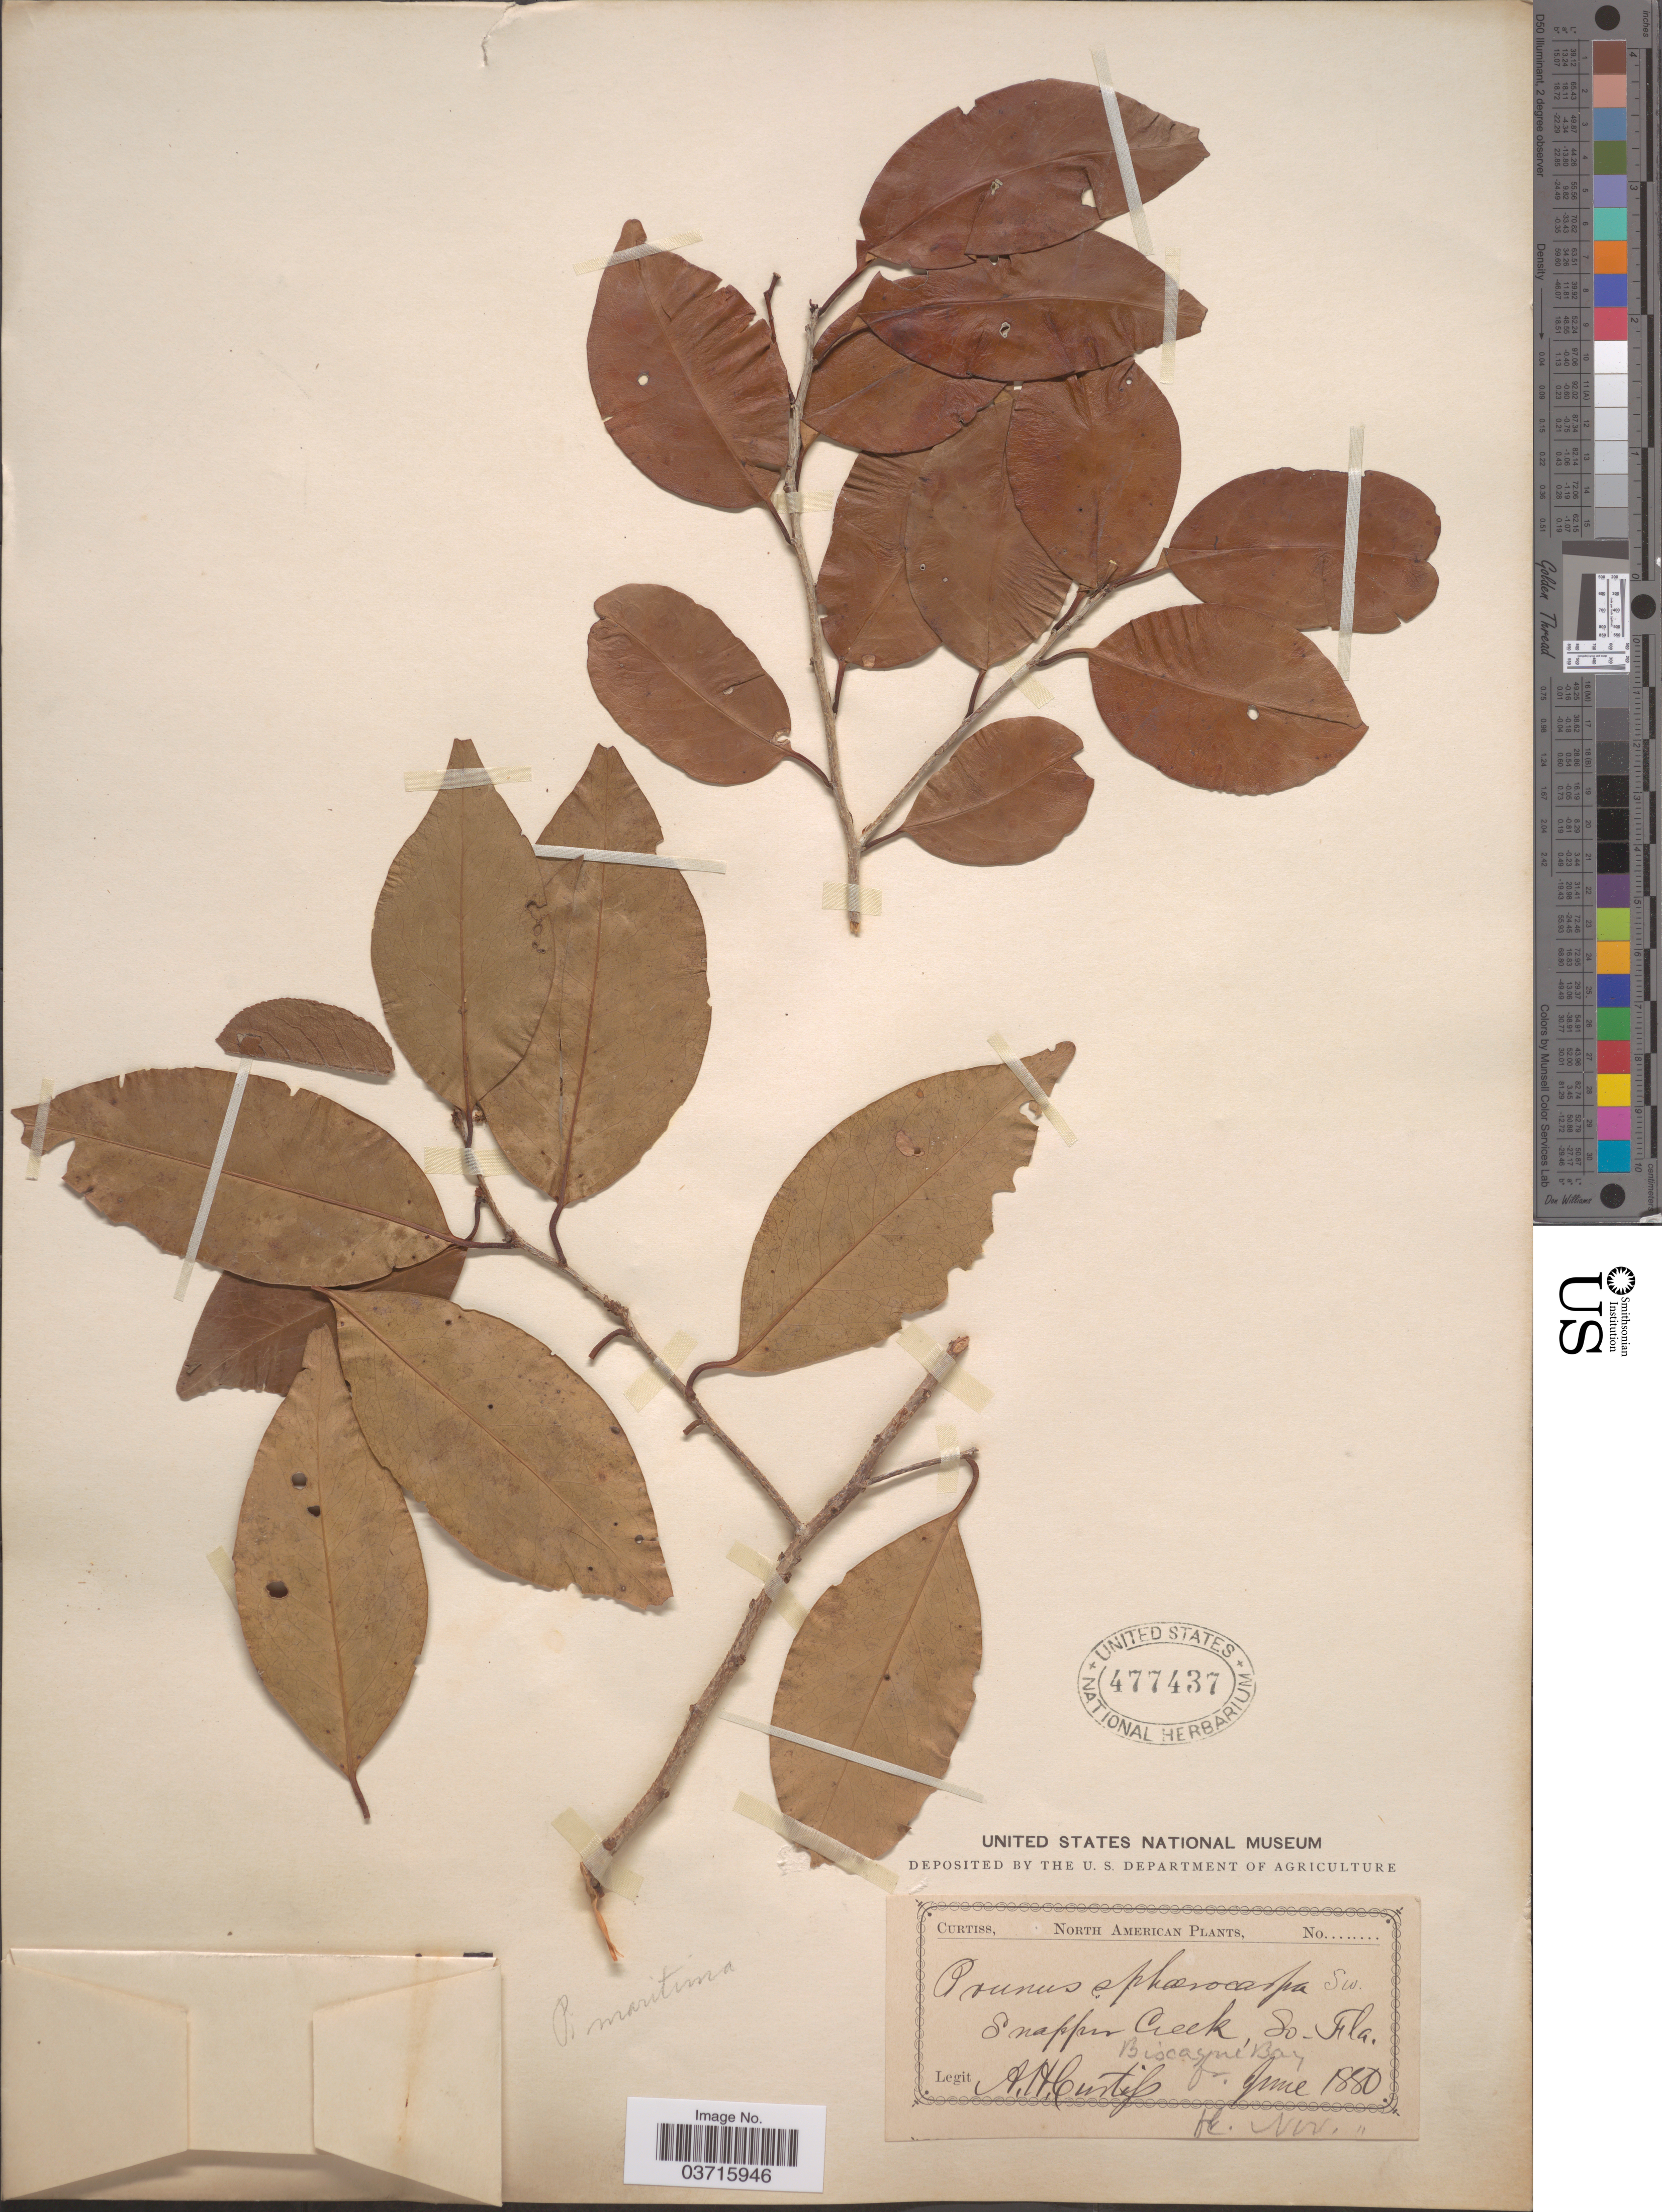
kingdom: Plantae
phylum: Tracheophyta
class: Magnoliopsida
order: Rosales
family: Rosaceae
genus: Prunus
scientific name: Prunus maritima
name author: Marshall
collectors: A. H. Curtiss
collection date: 1880-06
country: United States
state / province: Florida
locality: Snapper Creek, So-Fla. Biscayne Bay.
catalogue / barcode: US 477437